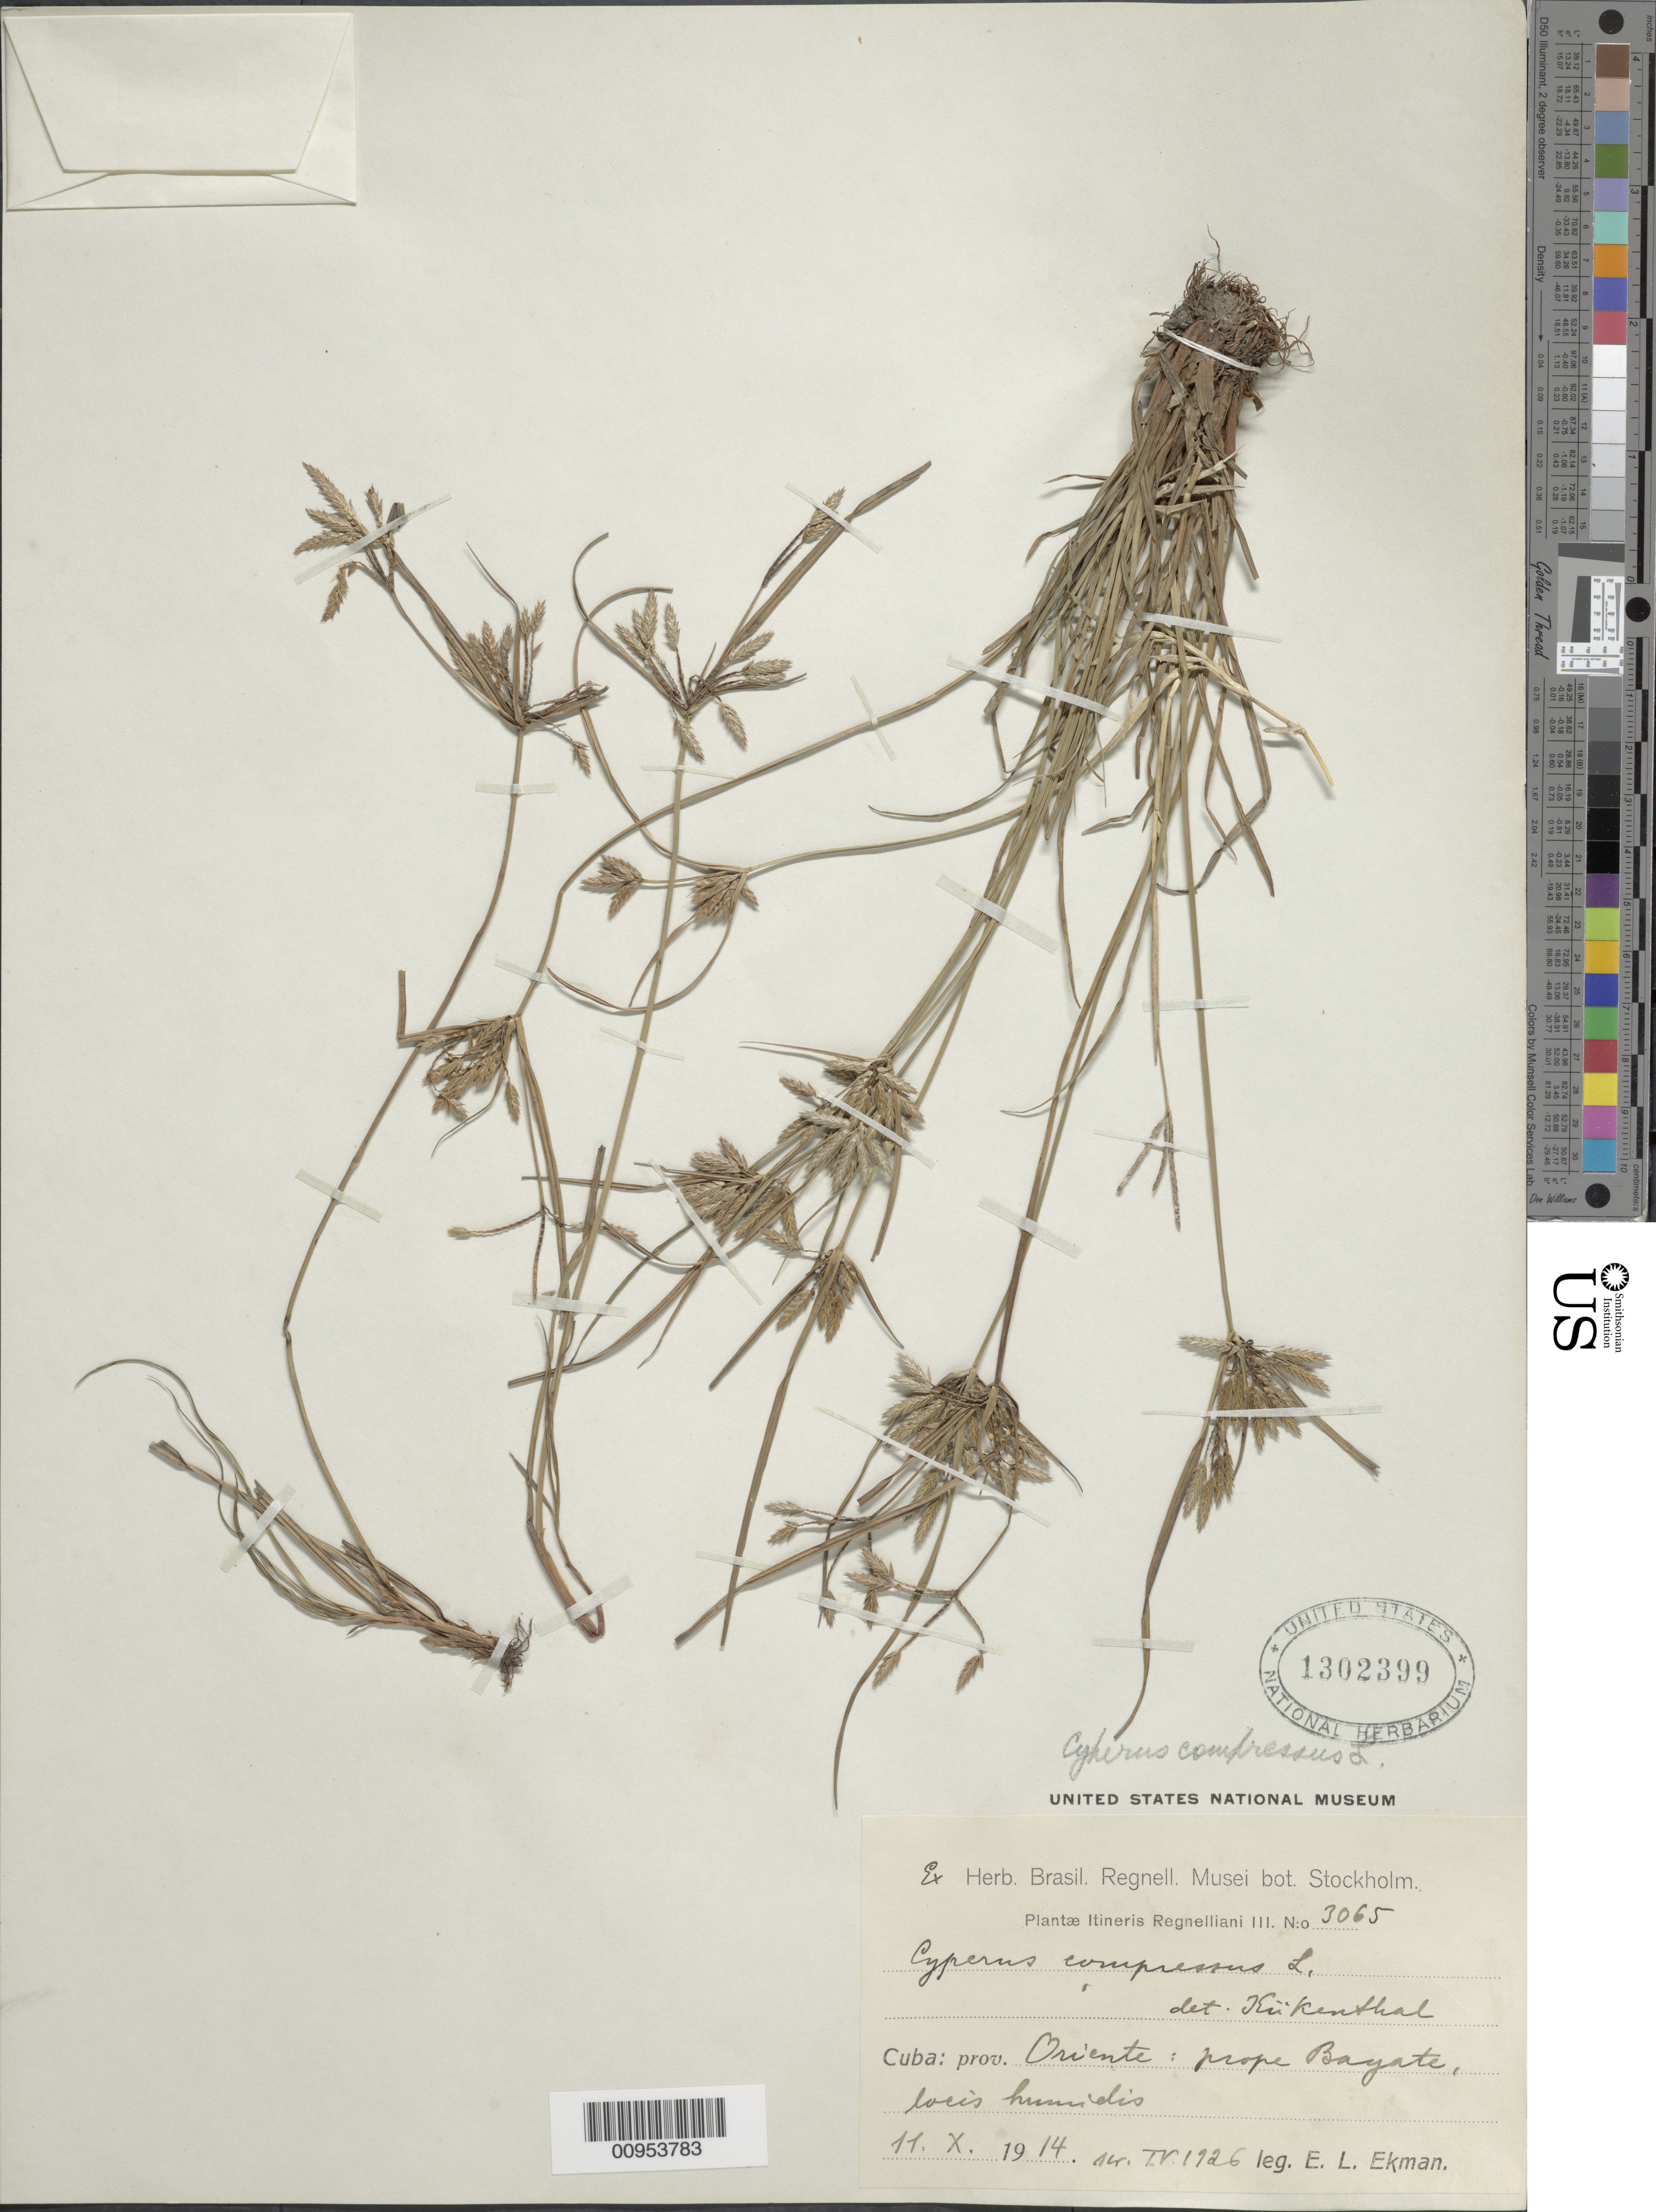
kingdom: Plantae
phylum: Tracheophyta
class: Liliopsida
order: Poales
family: Cyperaceae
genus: Cyperus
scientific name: Cyperus compressus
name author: L.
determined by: Kükenthal, G.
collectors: E. L. Ekman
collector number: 3065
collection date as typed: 11 Oct 1914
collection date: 1914-10-11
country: Cuba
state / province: Oriente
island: Cuba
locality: Prope Bayate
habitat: Locis humidis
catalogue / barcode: US 1302399